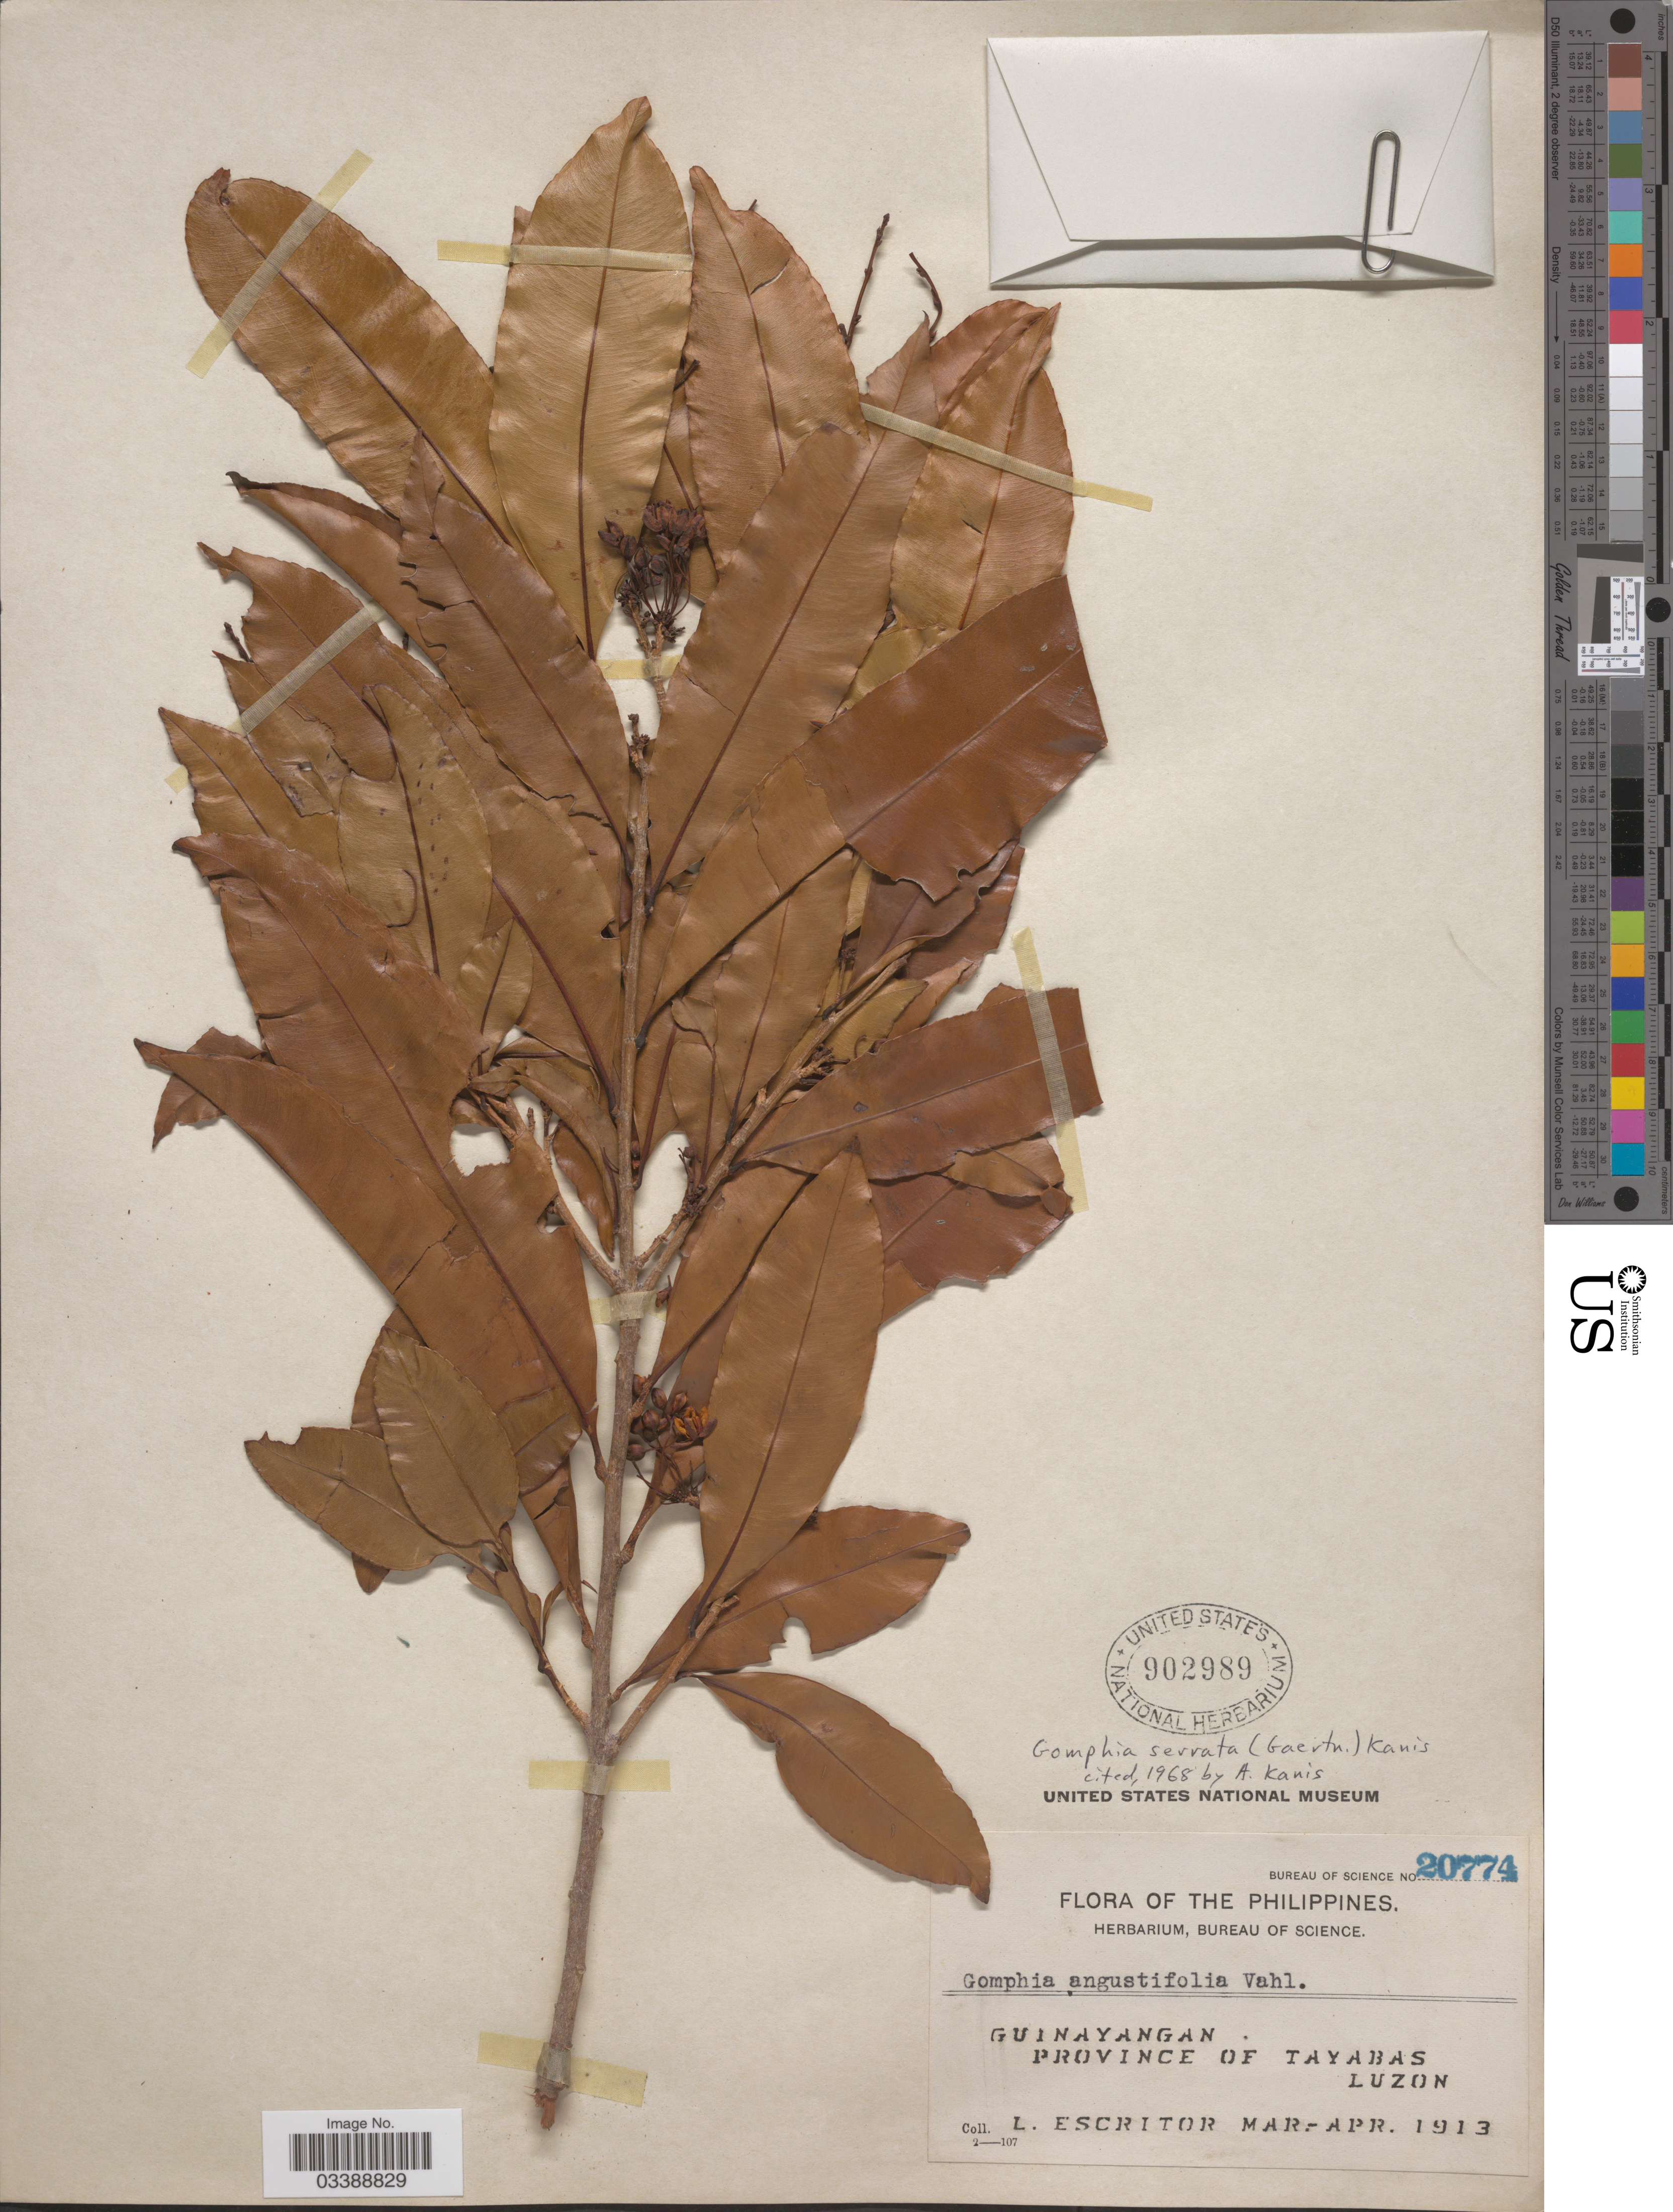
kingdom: Plantae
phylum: Tracheophyta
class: Magnoliopsida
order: Malpighiales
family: Ochnaceae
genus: Campylospermum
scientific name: Campylospermum serratum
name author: (Gaertn.) Bittrich & M.C.E. Amaral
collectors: L. Escritor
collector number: Bureau of Science 20774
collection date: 1913-03/1913-04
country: Philippines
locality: Guinayangan Province of Tayabas Luzon.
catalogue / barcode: US 902989